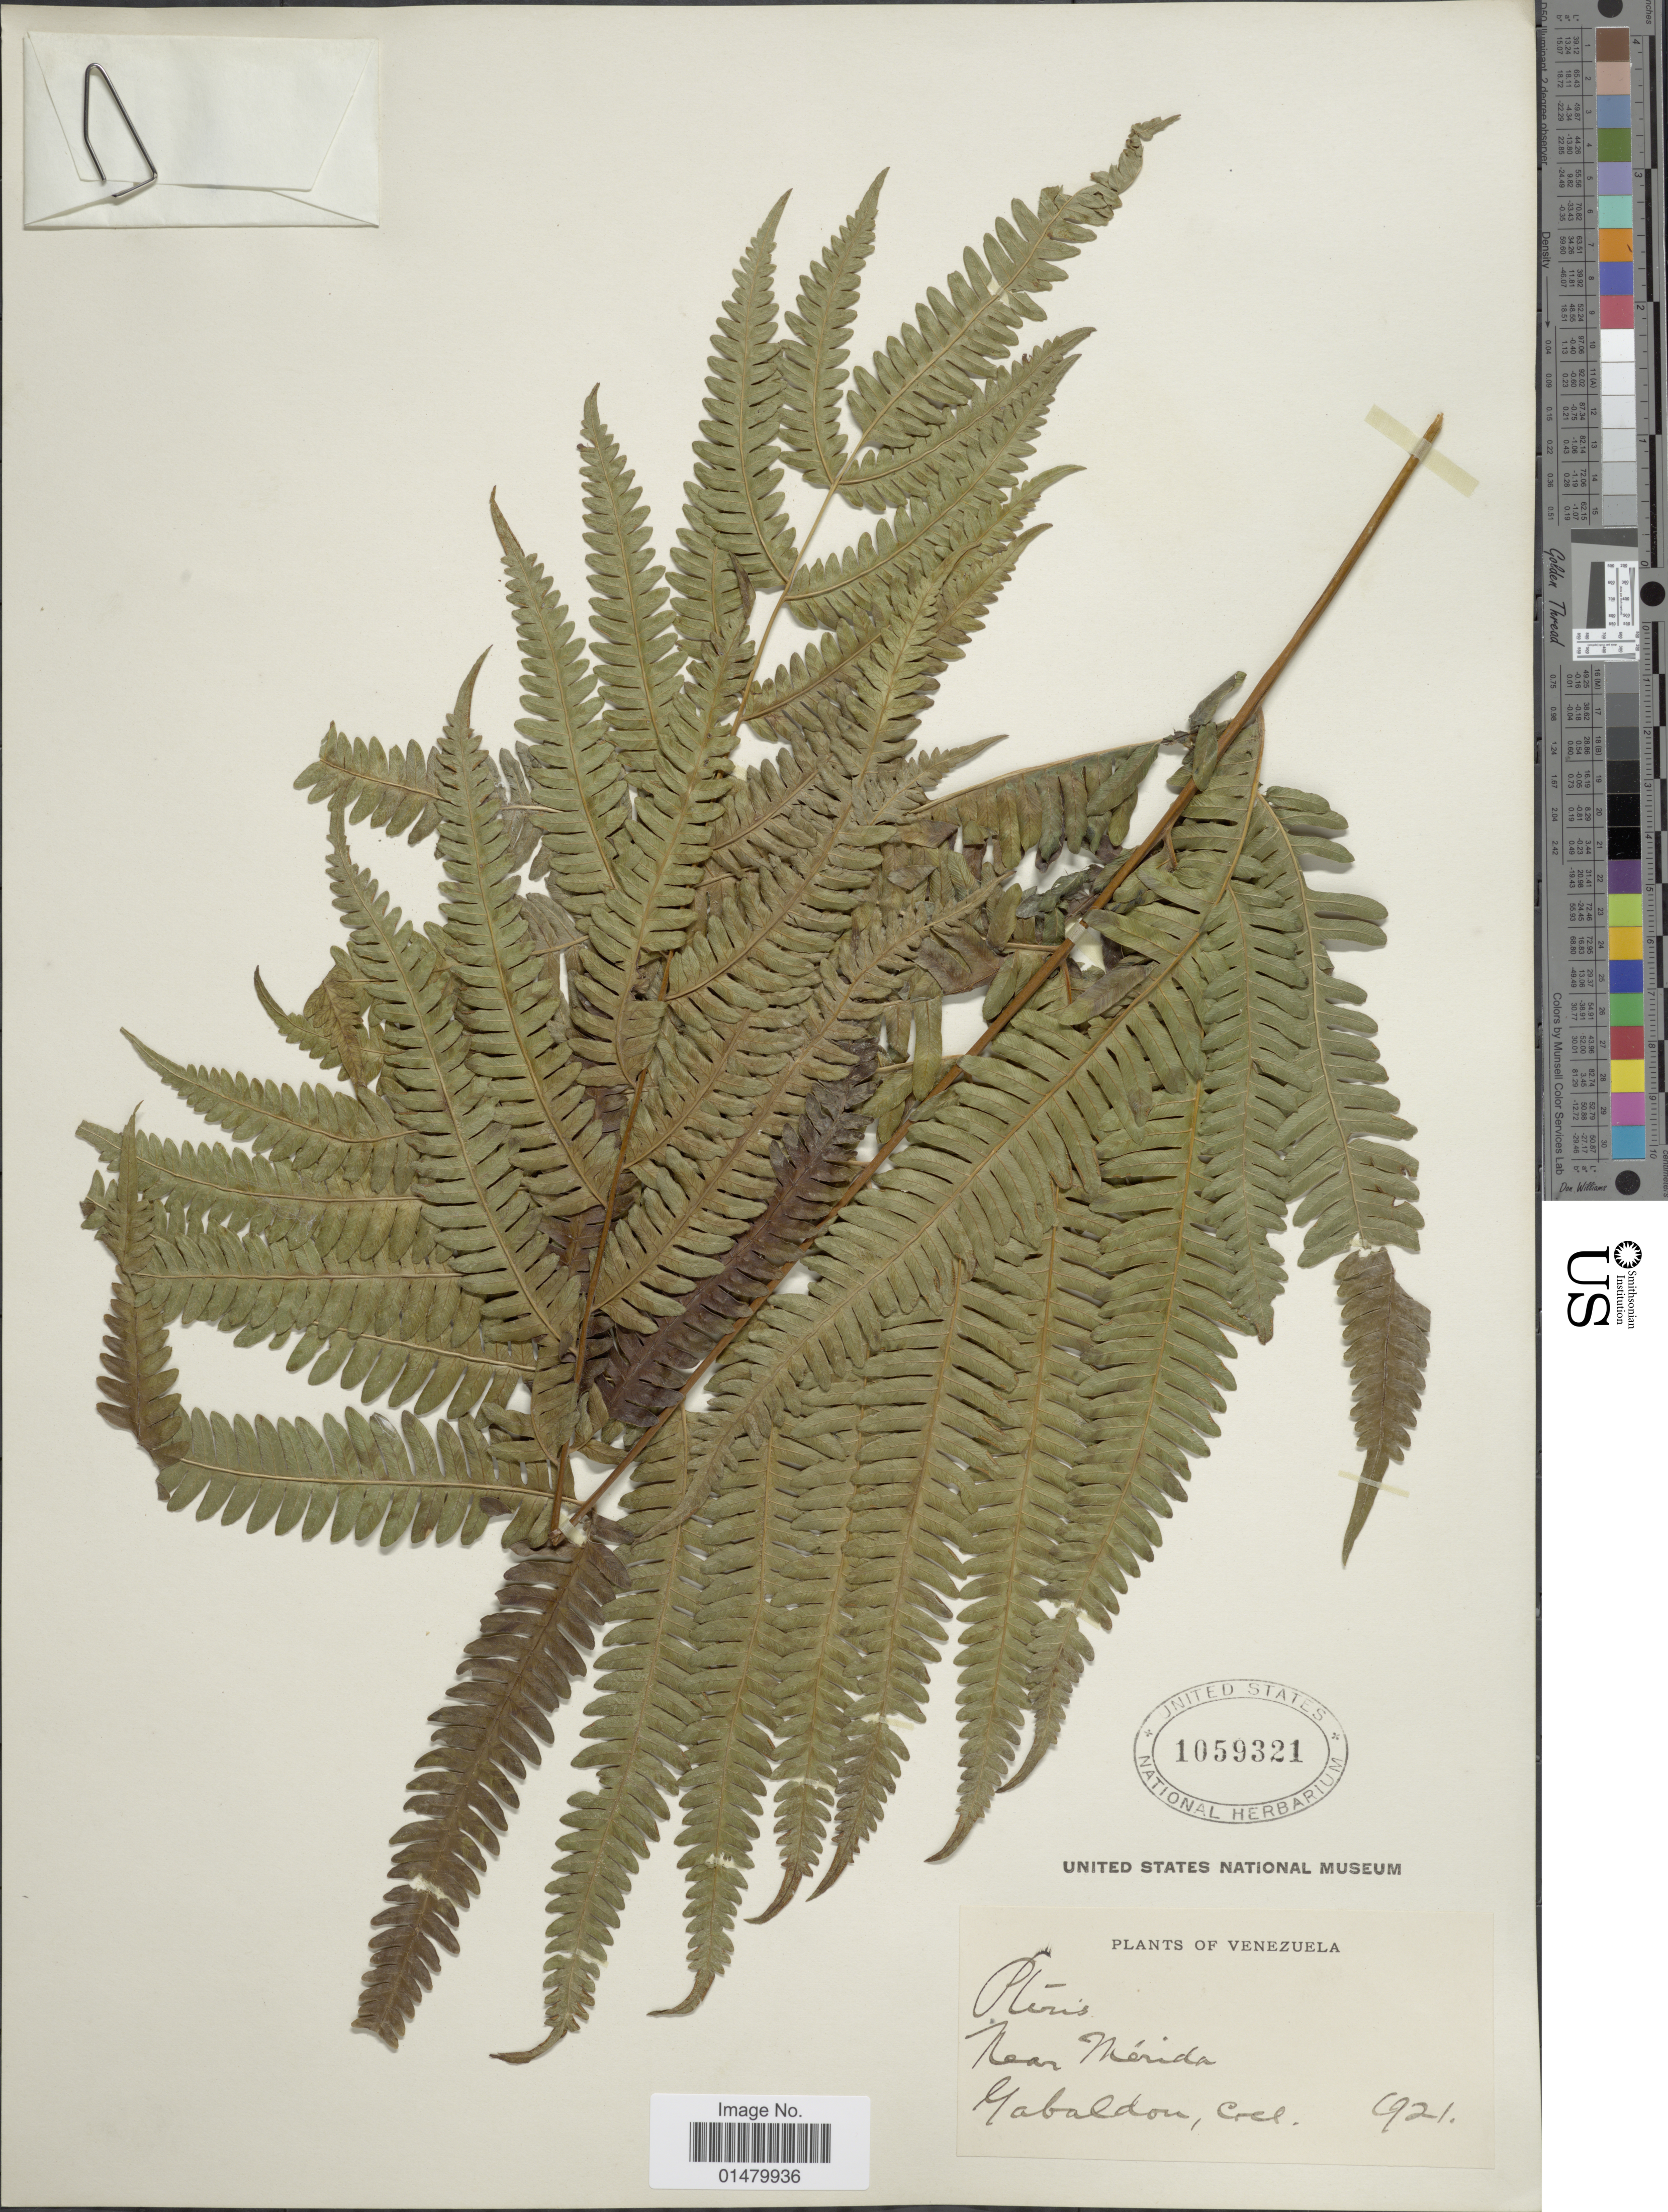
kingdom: Plantae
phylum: Tracheophyta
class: Polypodiopsida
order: Polypodiales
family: Pteridaceae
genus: Pteris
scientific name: Pteris quadriaurita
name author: Retz.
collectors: Gabaldon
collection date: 1921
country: Venezuela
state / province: Mérida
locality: Near Merida.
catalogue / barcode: US 1059321